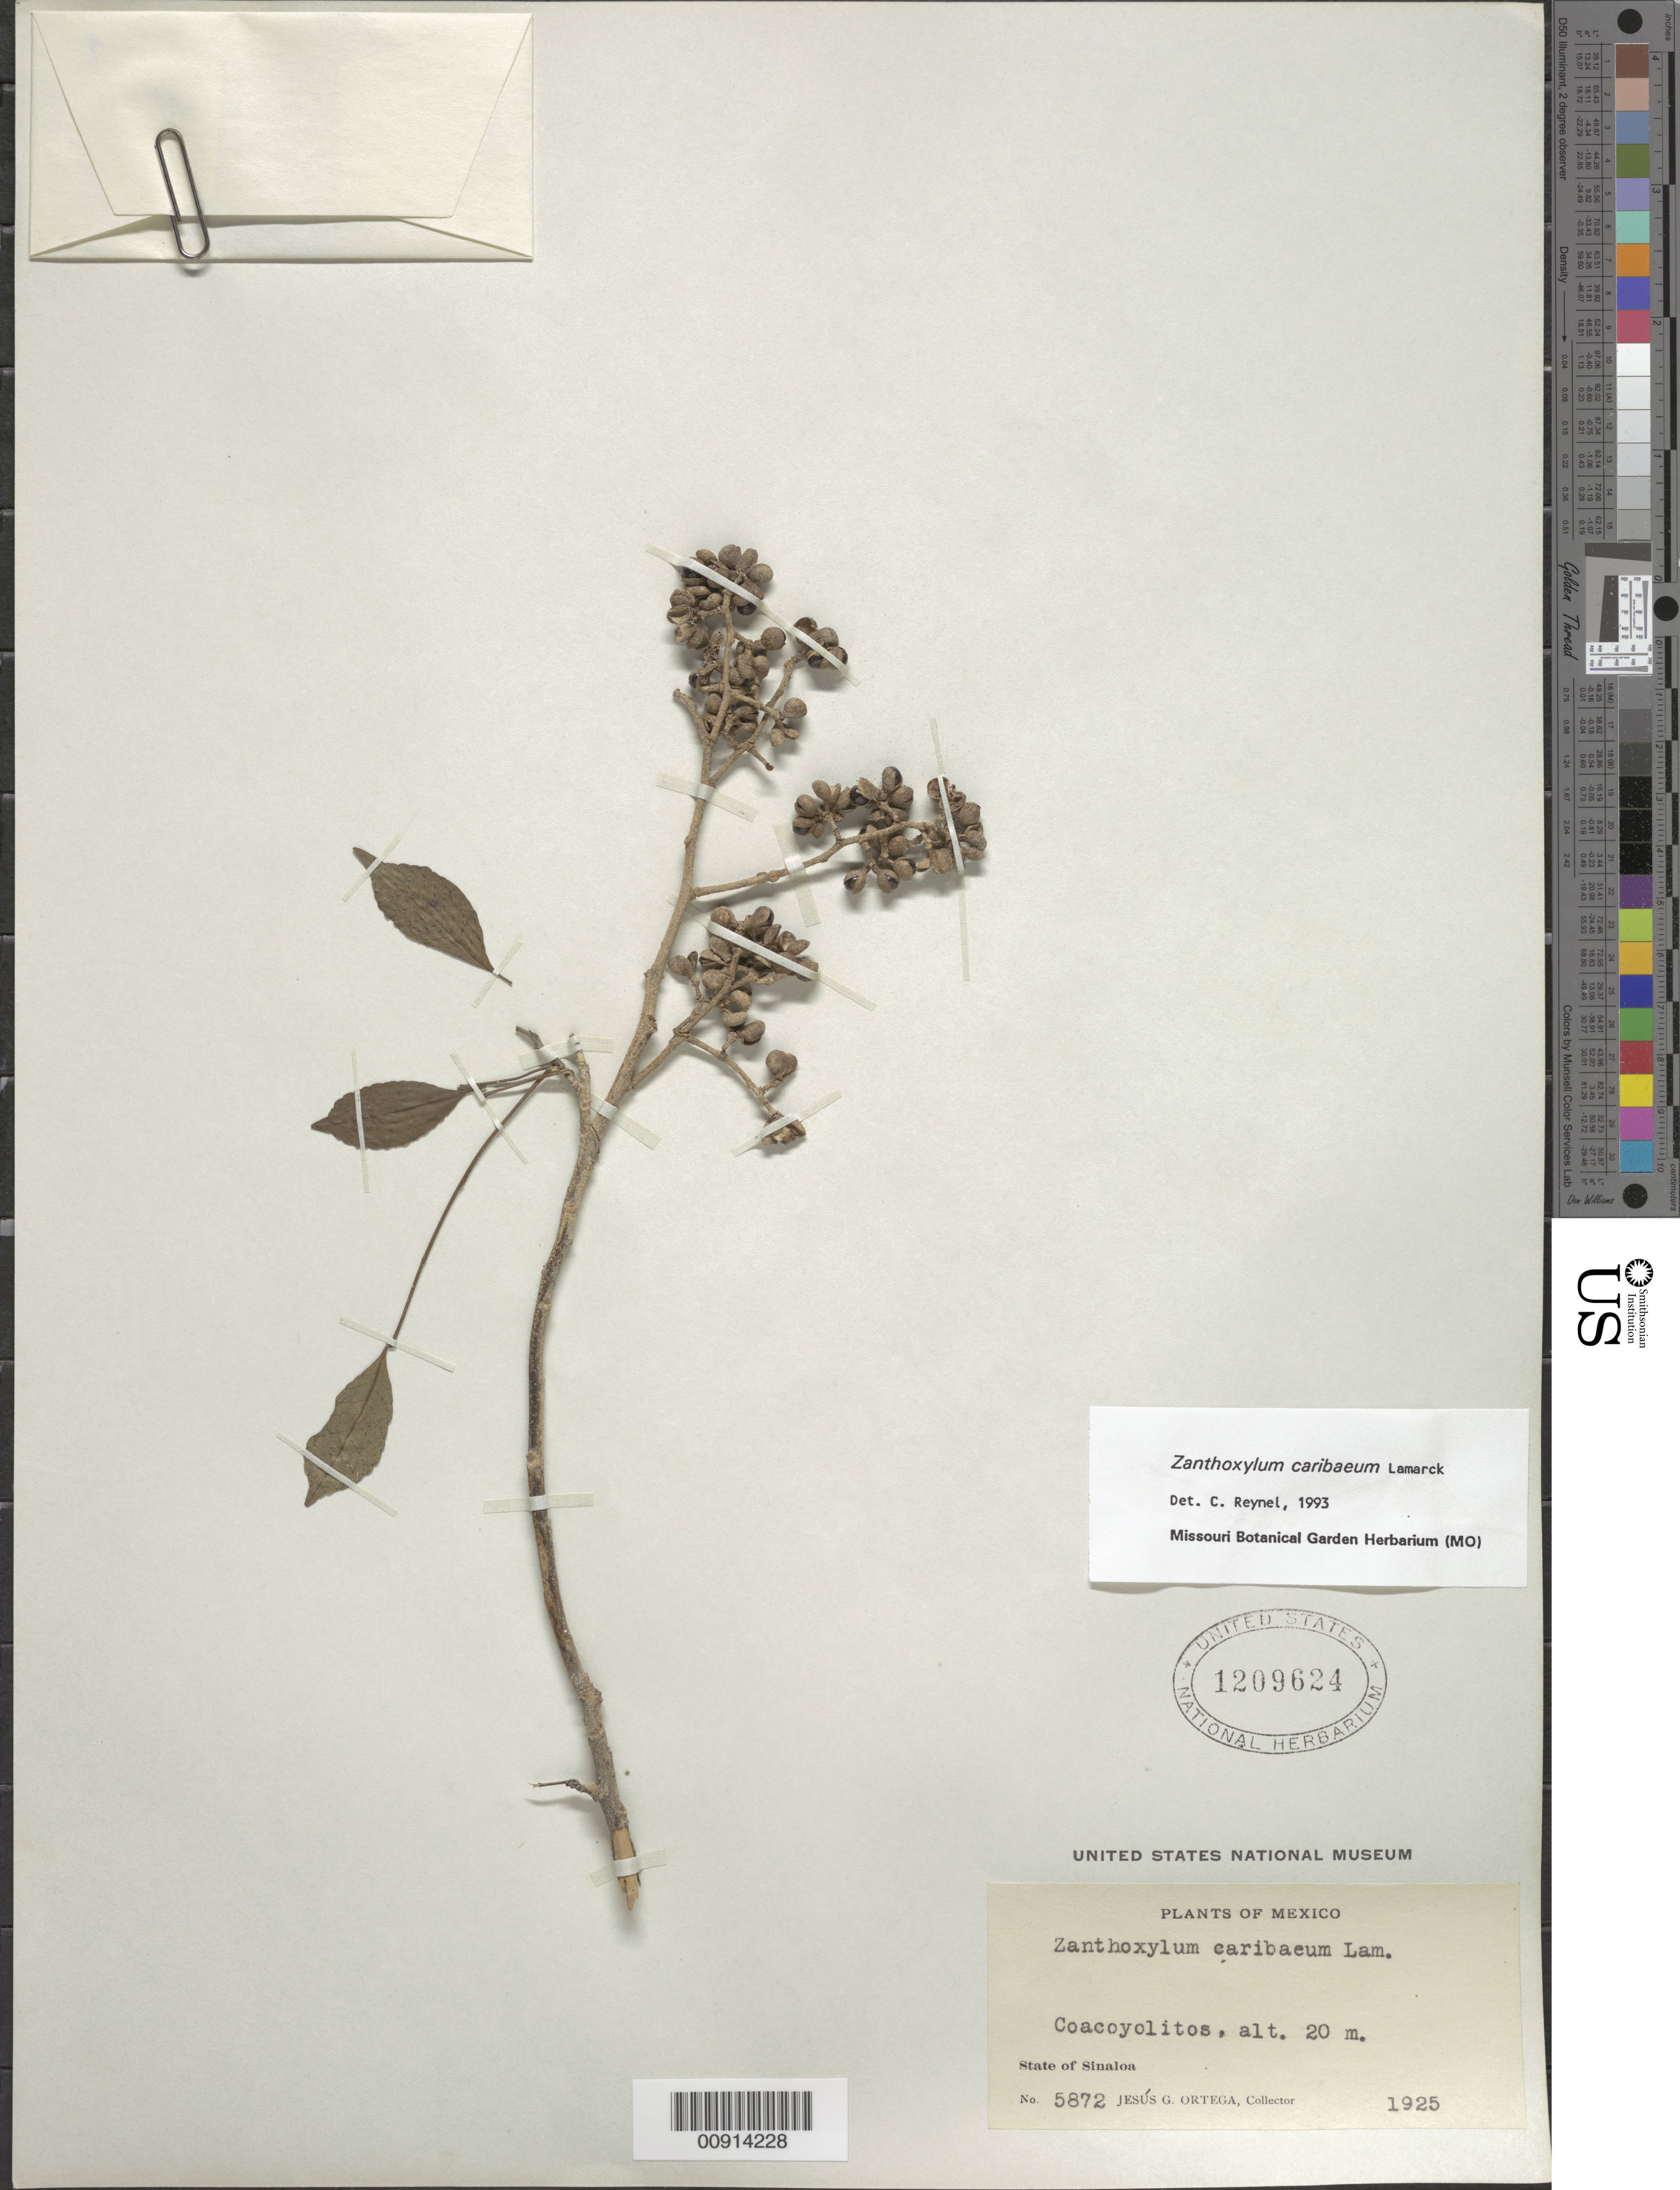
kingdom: Plantae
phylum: Tracheophyta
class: Magnoliopsida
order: Sapindales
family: Rutaceae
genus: Zanthoxylum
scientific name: Zanthoxylum caribaeum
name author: Lam.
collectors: J. Ortega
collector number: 5872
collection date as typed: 1925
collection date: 1925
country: Mexico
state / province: Sinaloa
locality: Coacoyolitos, State of Sinaloa.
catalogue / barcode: US 1209624